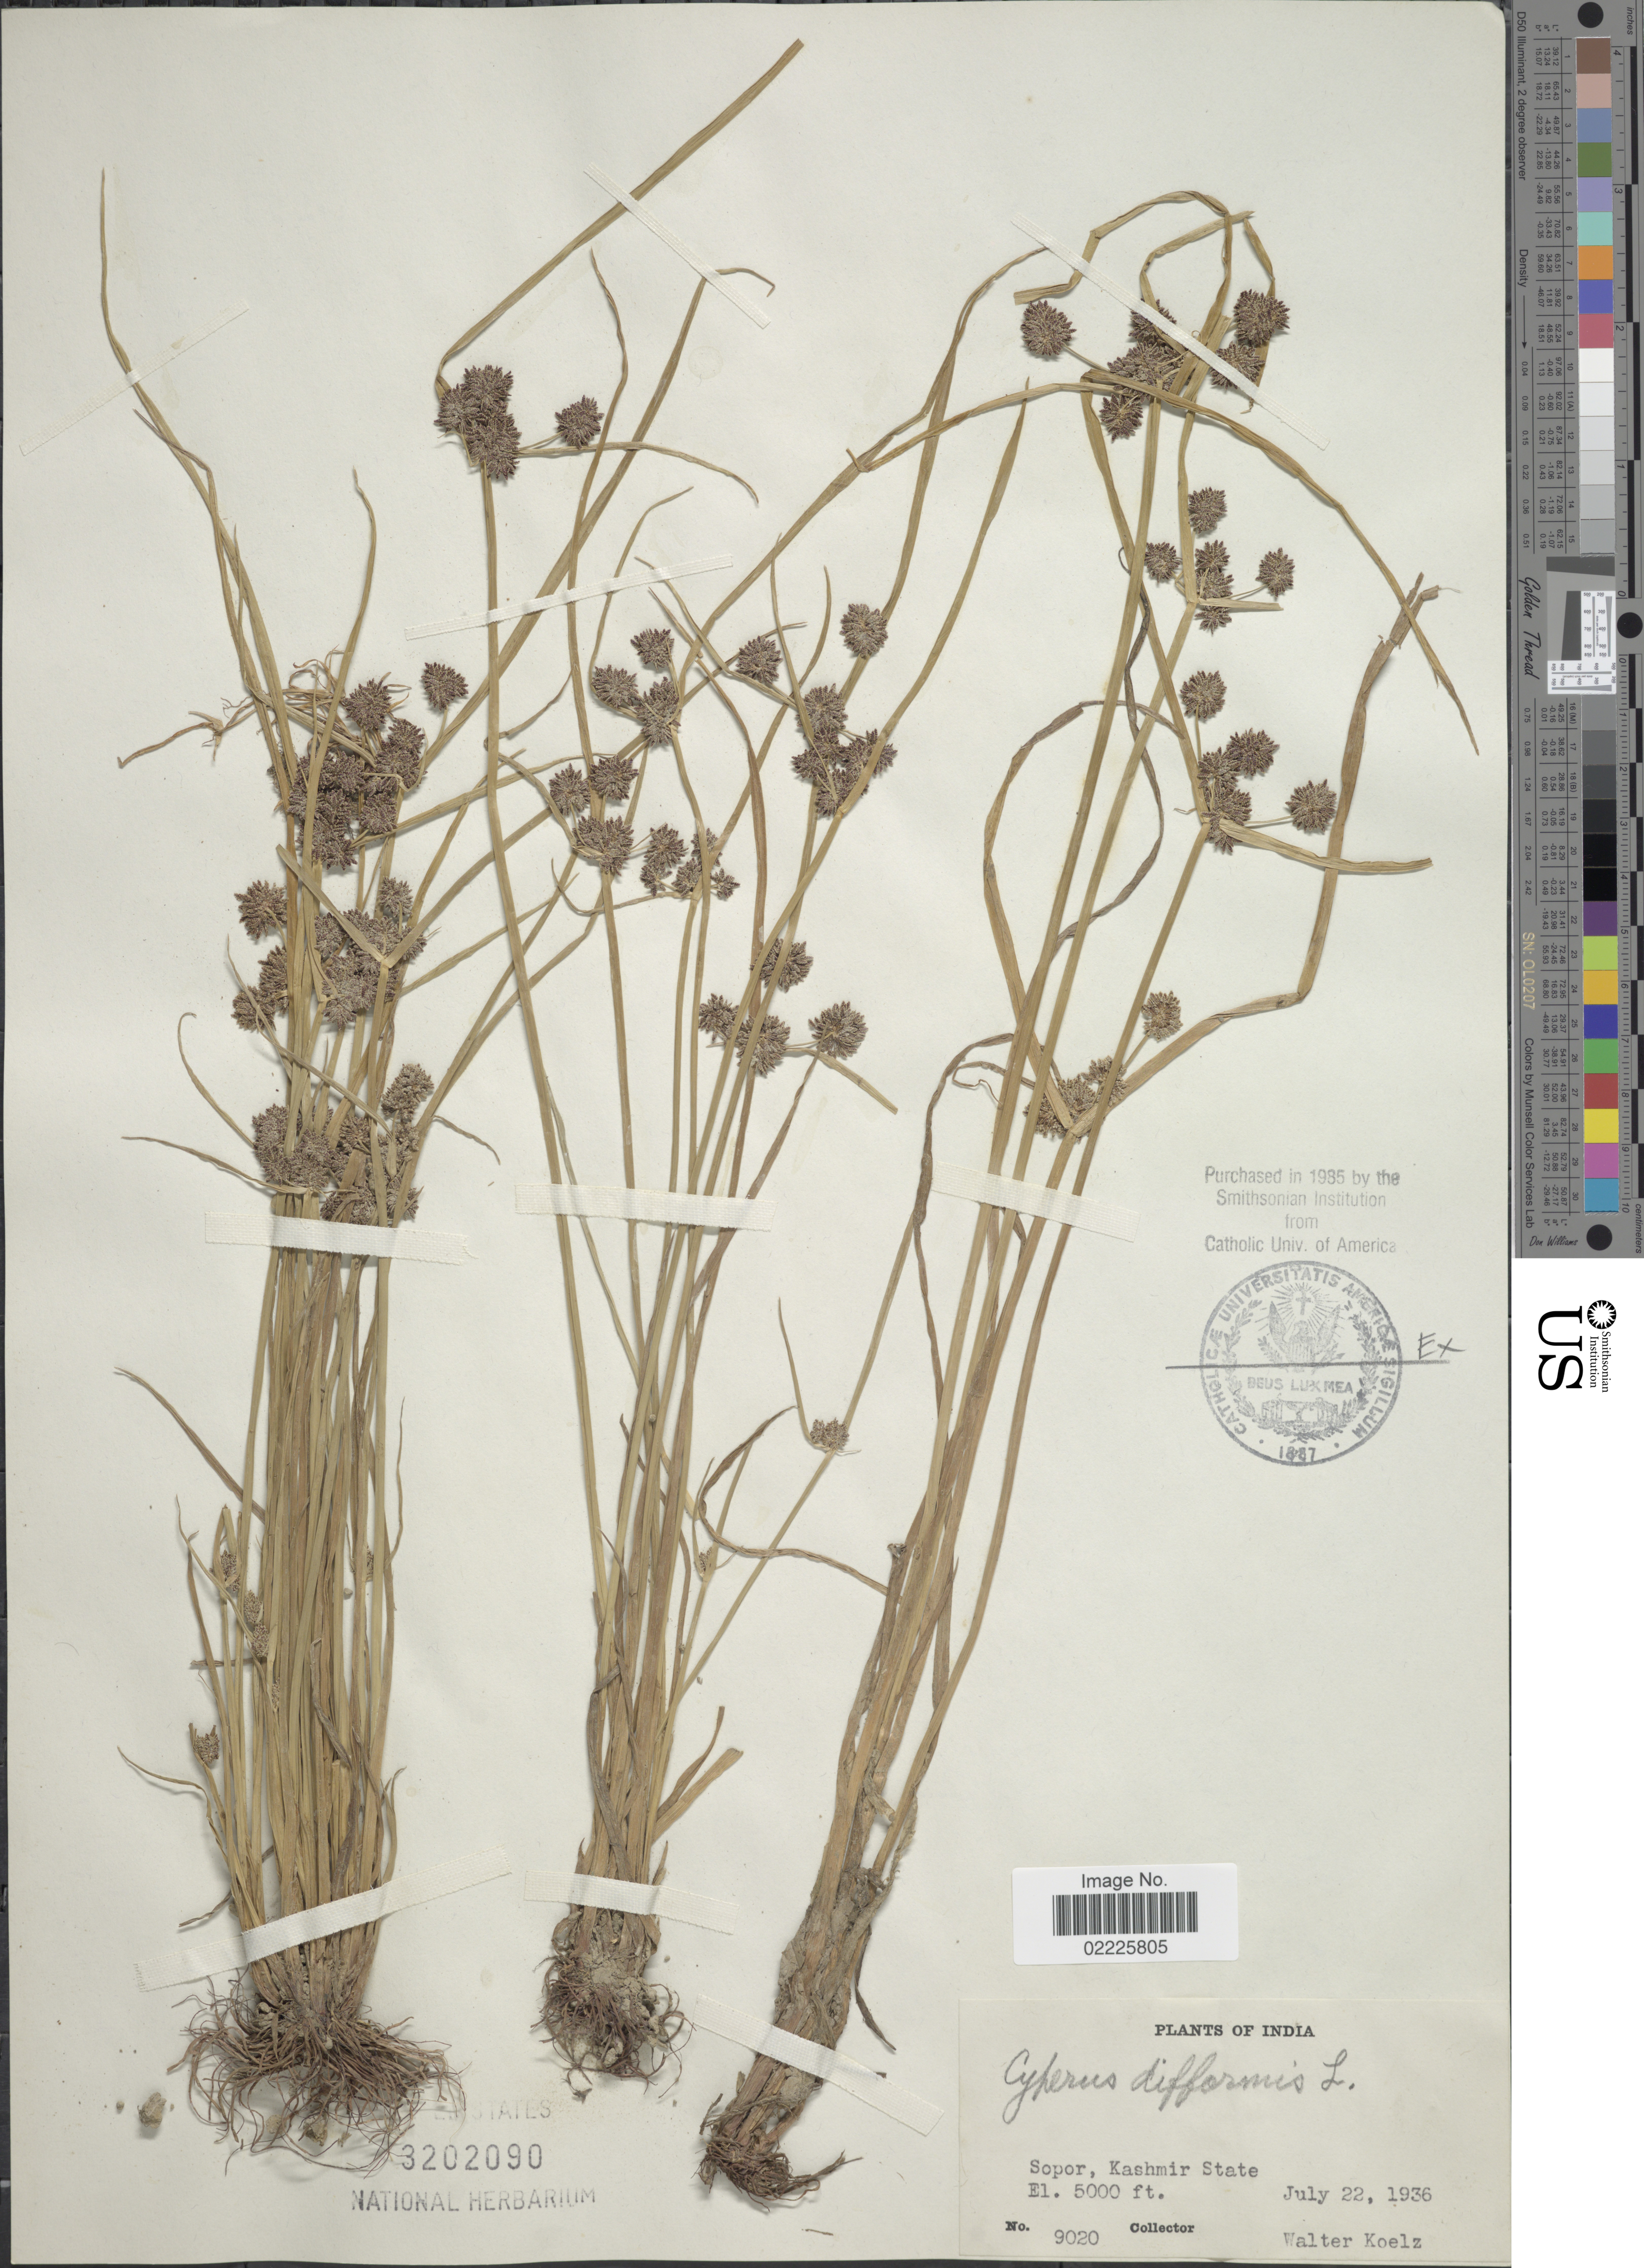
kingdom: Plantae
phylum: Tracheophyta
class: Liliopsida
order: Poales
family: Cyperaceae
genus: Cyperus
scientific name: Cyperus difformis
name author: L.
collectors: W. N. Koelz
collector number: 9020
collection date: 1936-07-22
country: India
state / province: Jammu and Kashmir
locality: Sopor, Kashmir State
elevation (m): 1524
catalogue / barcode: US 3202090